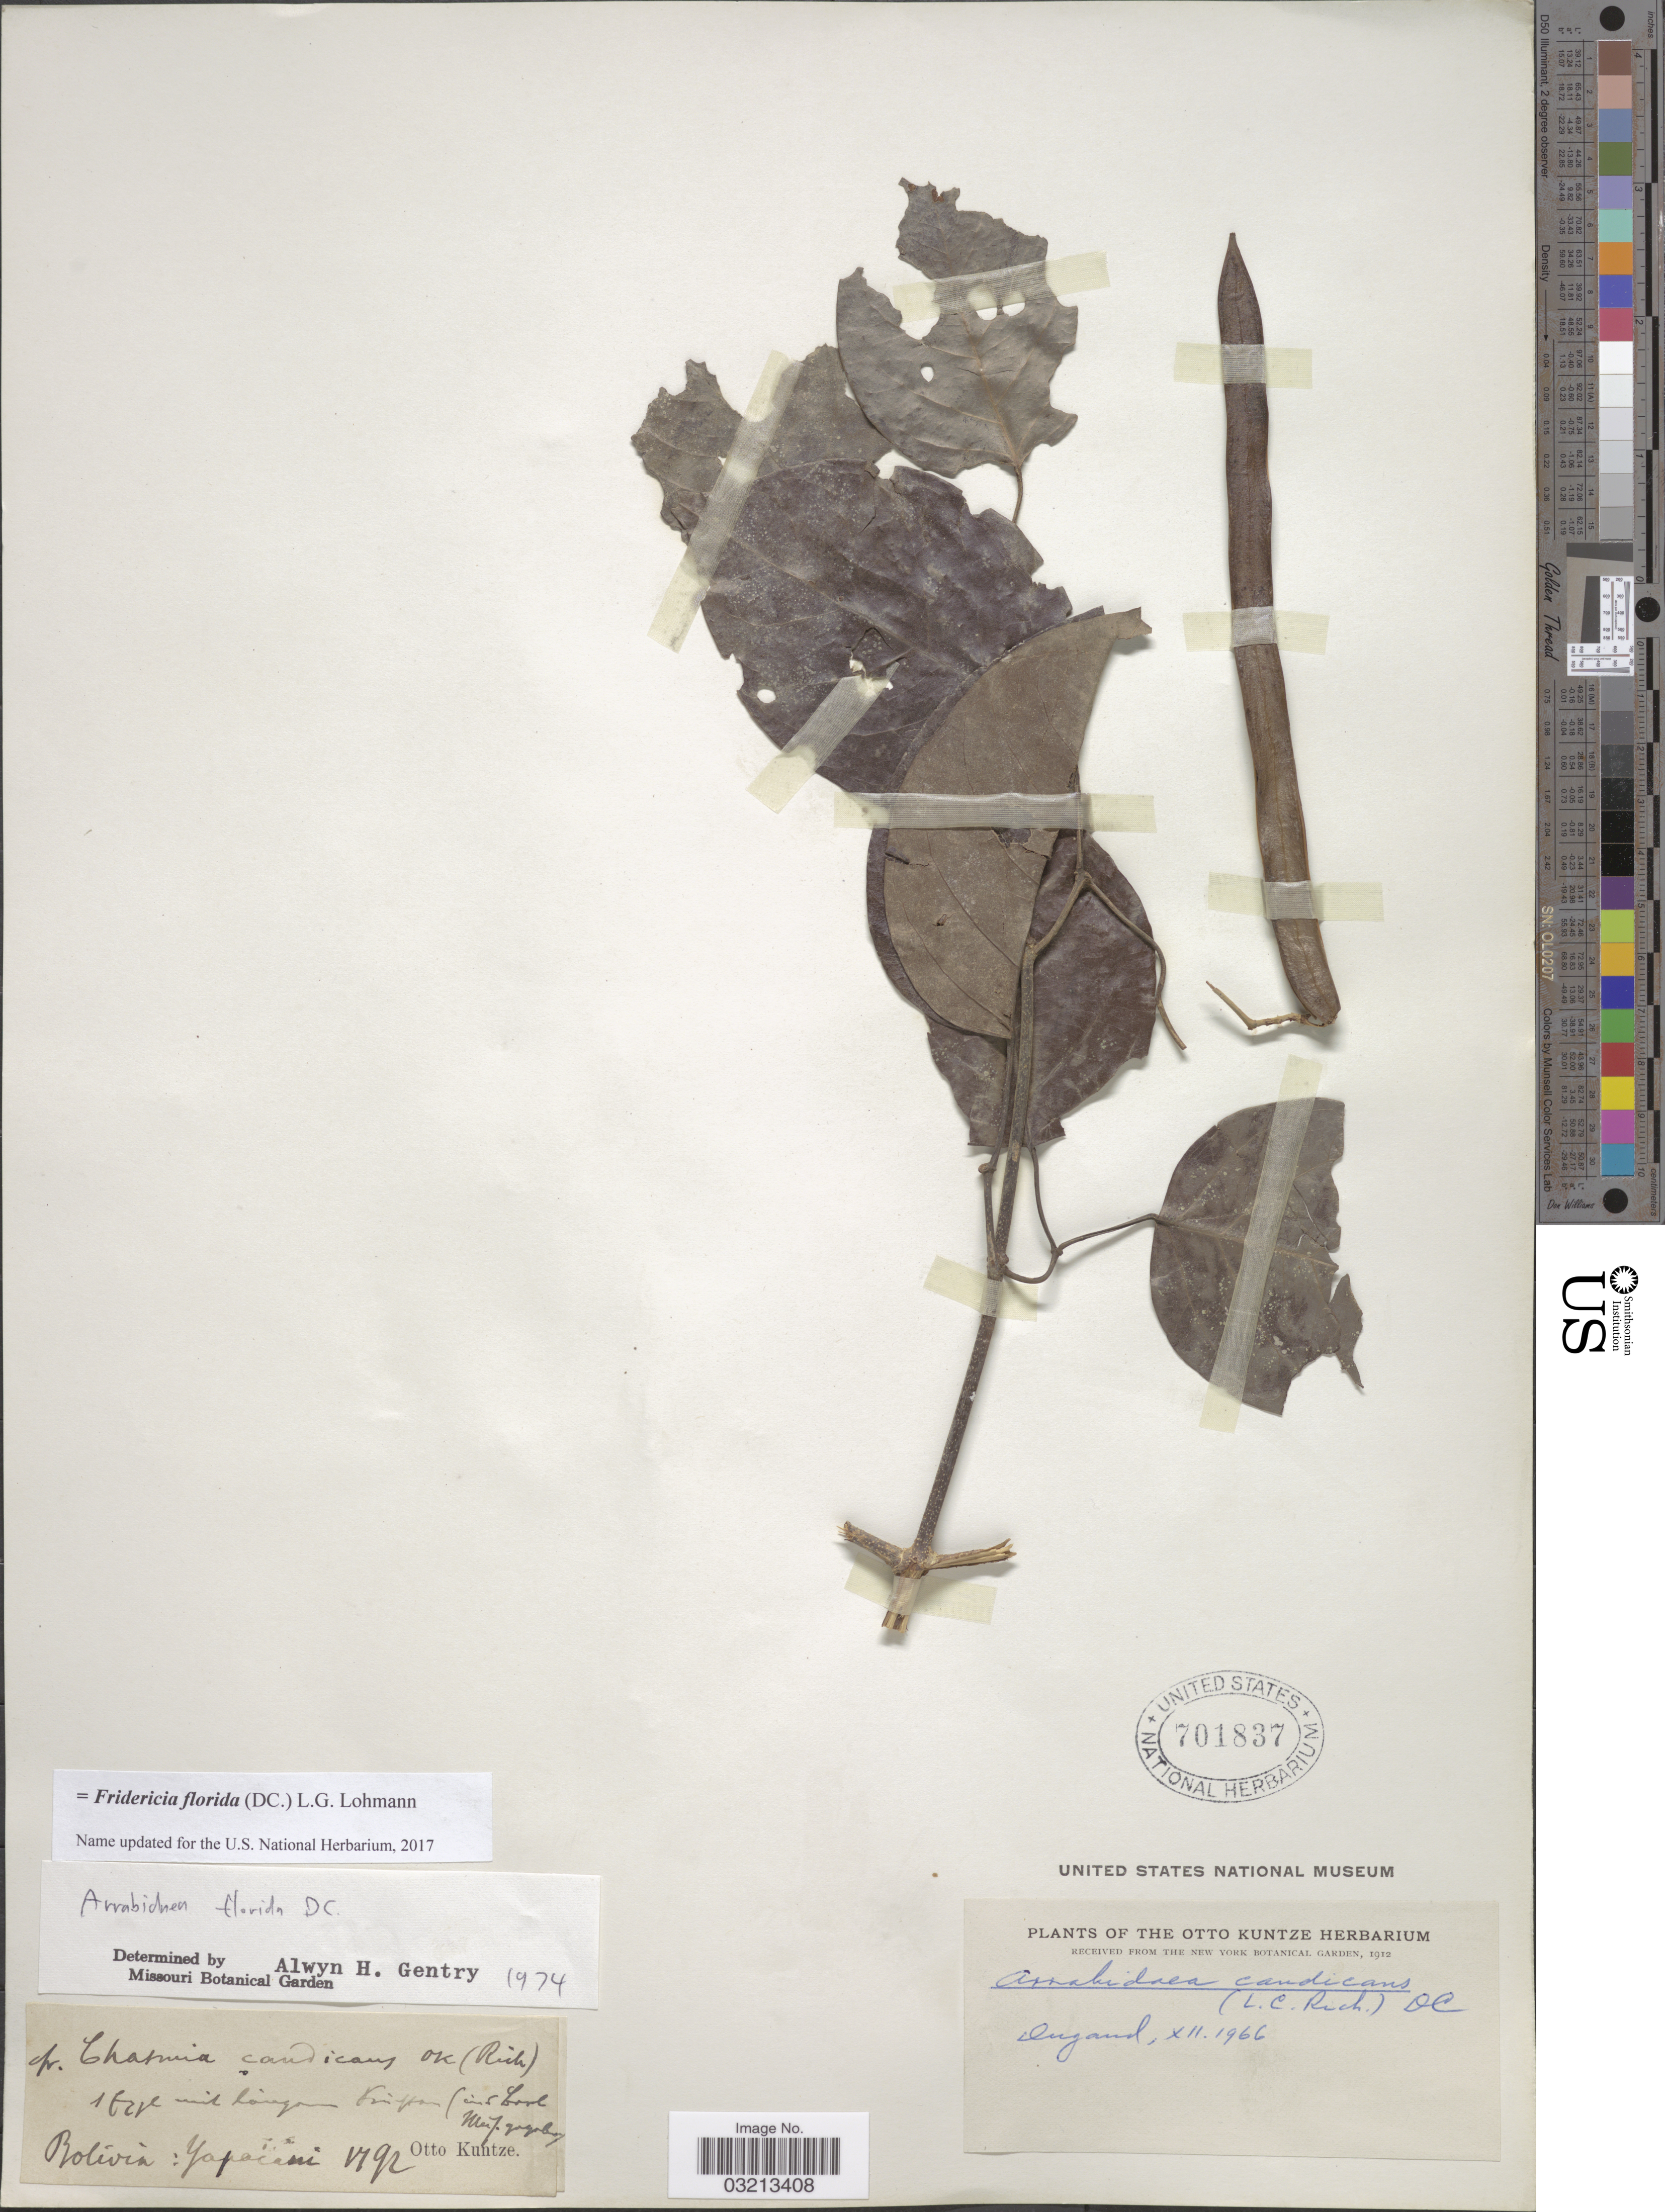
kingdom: Plantae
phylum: Tracheophyta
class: Magnoliopsida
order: Lamiales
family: Bignoniaceae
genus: Fridericia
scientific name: Fridericia florida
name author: (DC.) L.G. Lohmann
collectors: C.E.O. Kuntze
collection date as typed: Transcribed d/m/y: /6/92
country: Bolivia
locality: Yapacani.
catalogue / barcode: US 701837